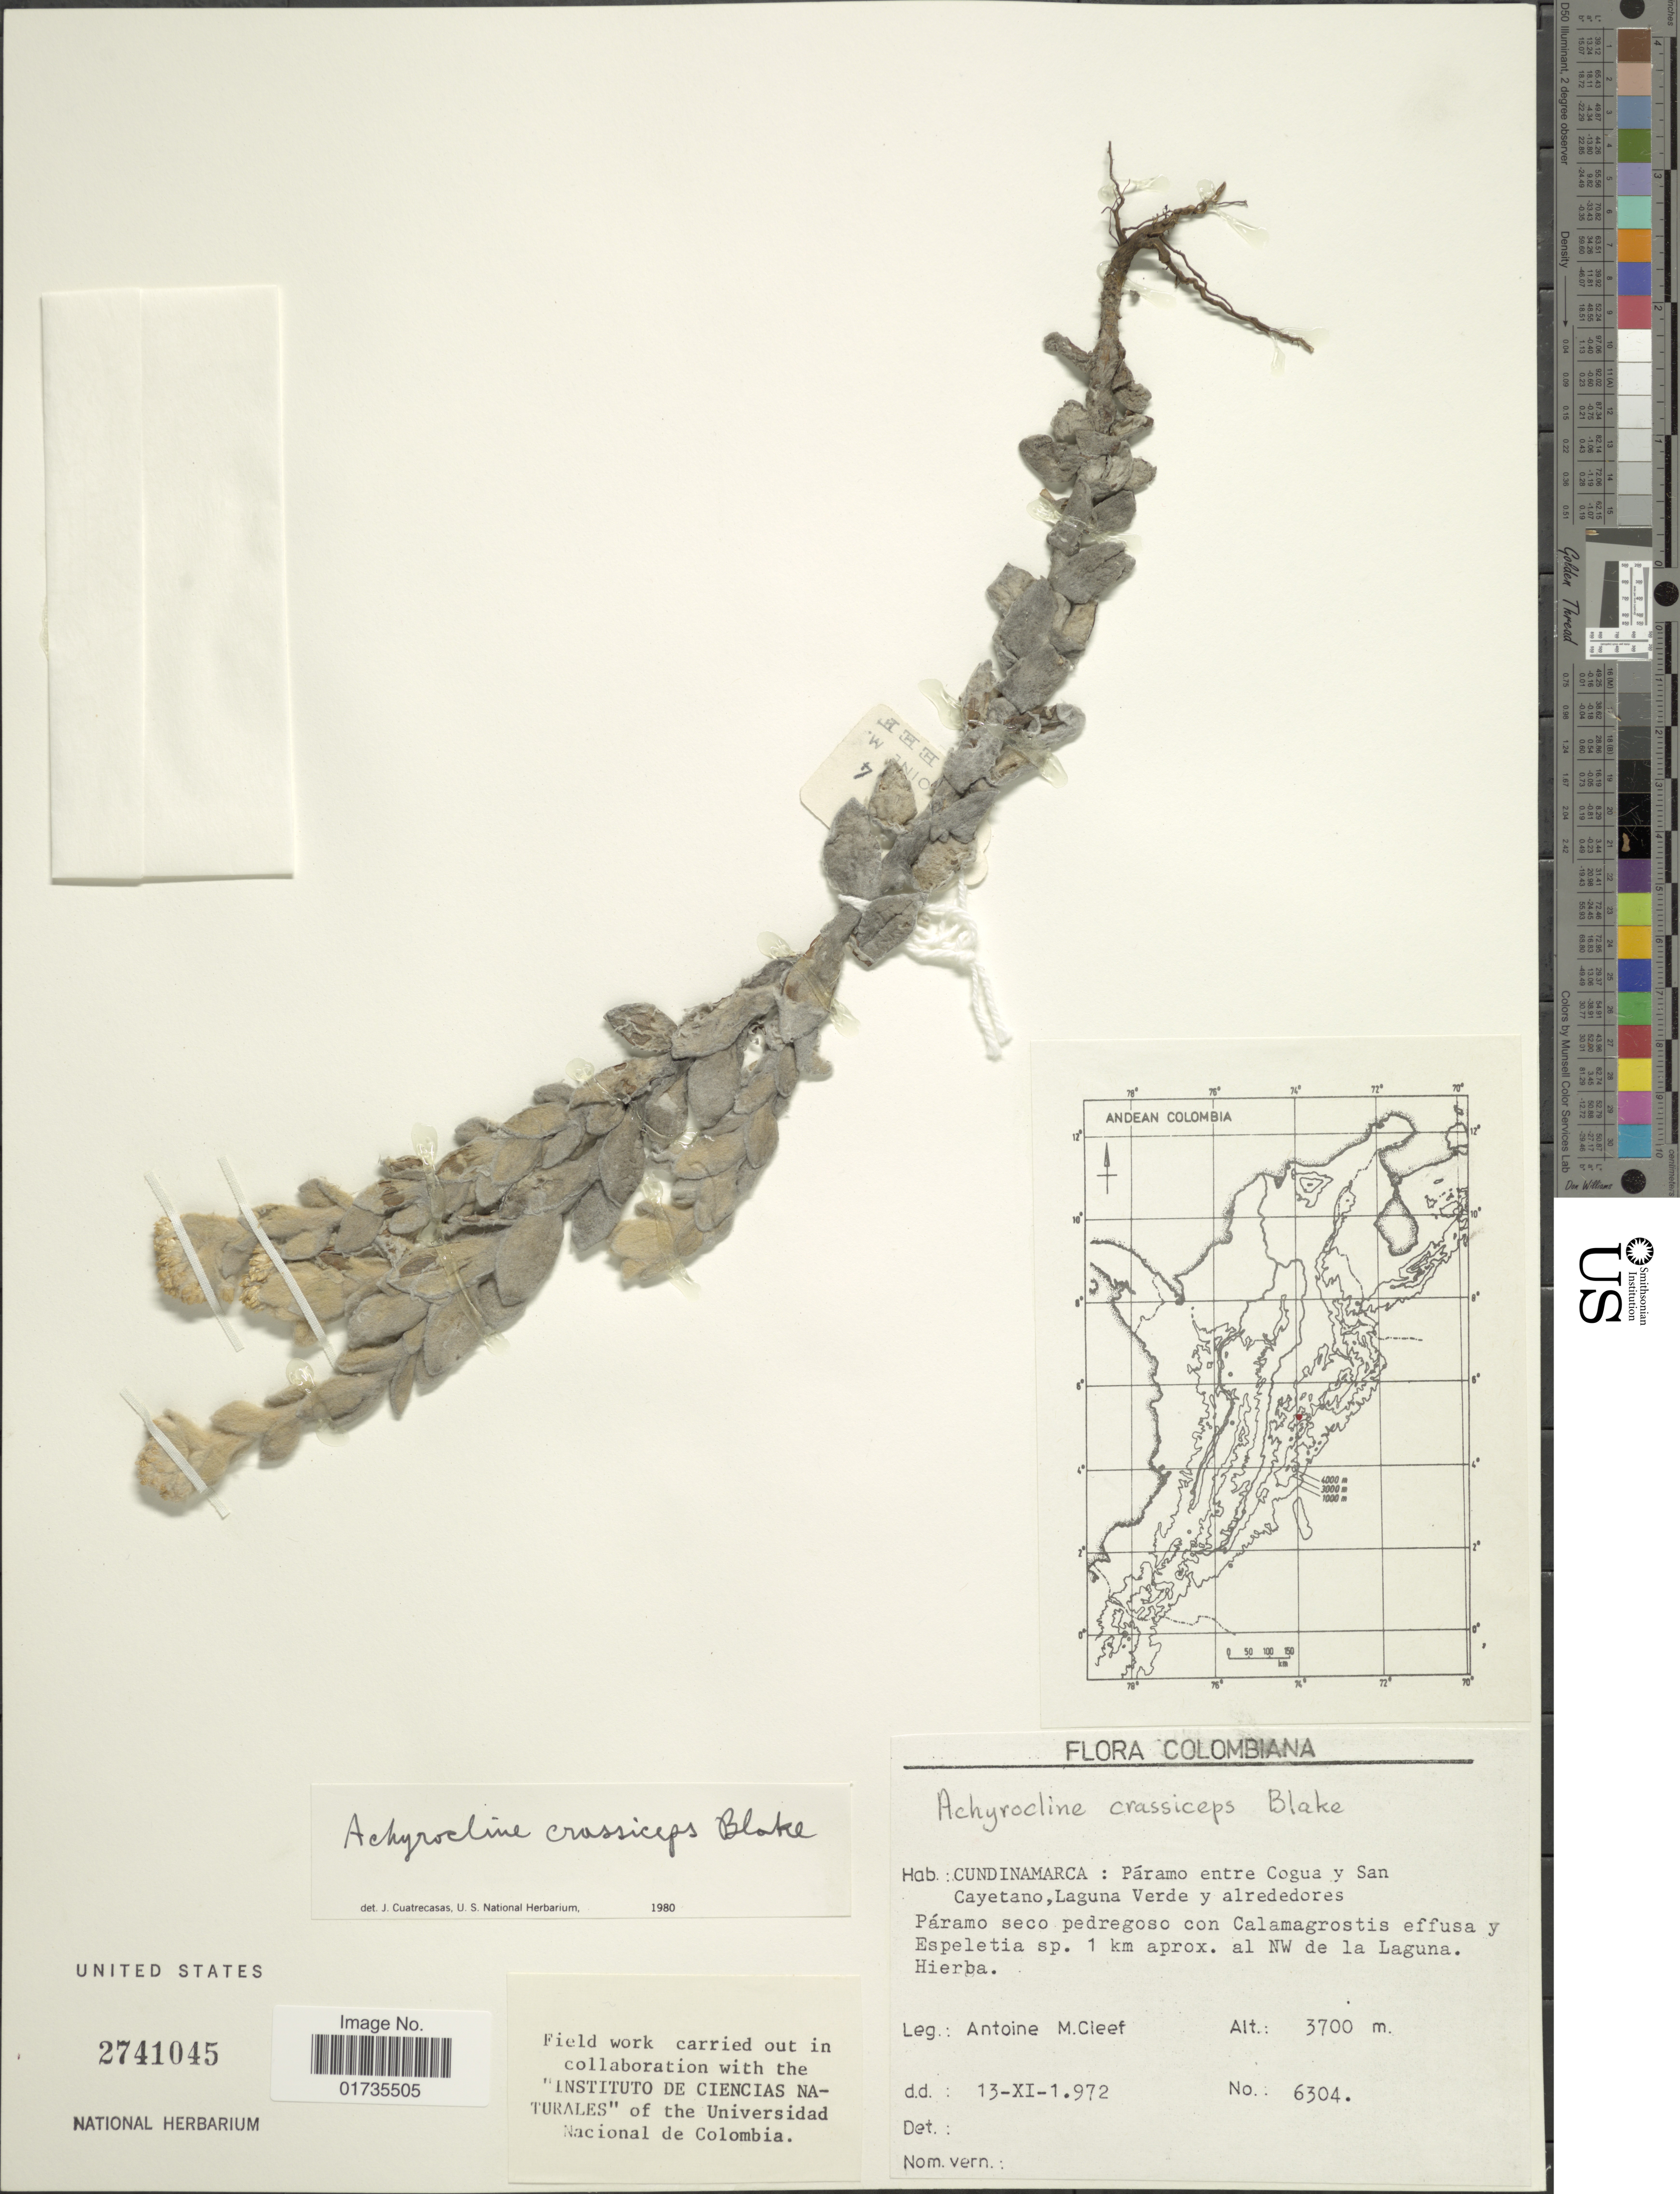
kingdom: Plantae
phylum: Tracheophyta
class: Magnoliopsida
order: Asterales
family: Asteraceae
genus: Achyrocline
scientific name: Achyrocline crassiceps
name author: S.F. Blake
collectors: A. M. Cleef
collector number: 6304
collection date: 1972-11-13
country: Colombia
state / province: Cundinamarca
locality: Colombiana. Cundinamarca: Paramo entre Cogua y San Cayetano, Laguna Verde y alrededores. Paramo seco pedregoso con Calamagrostis effusa y Espeletia sp. 1 km aprox. al NW de la Laguna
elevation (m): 3700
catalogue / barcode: US 2741045